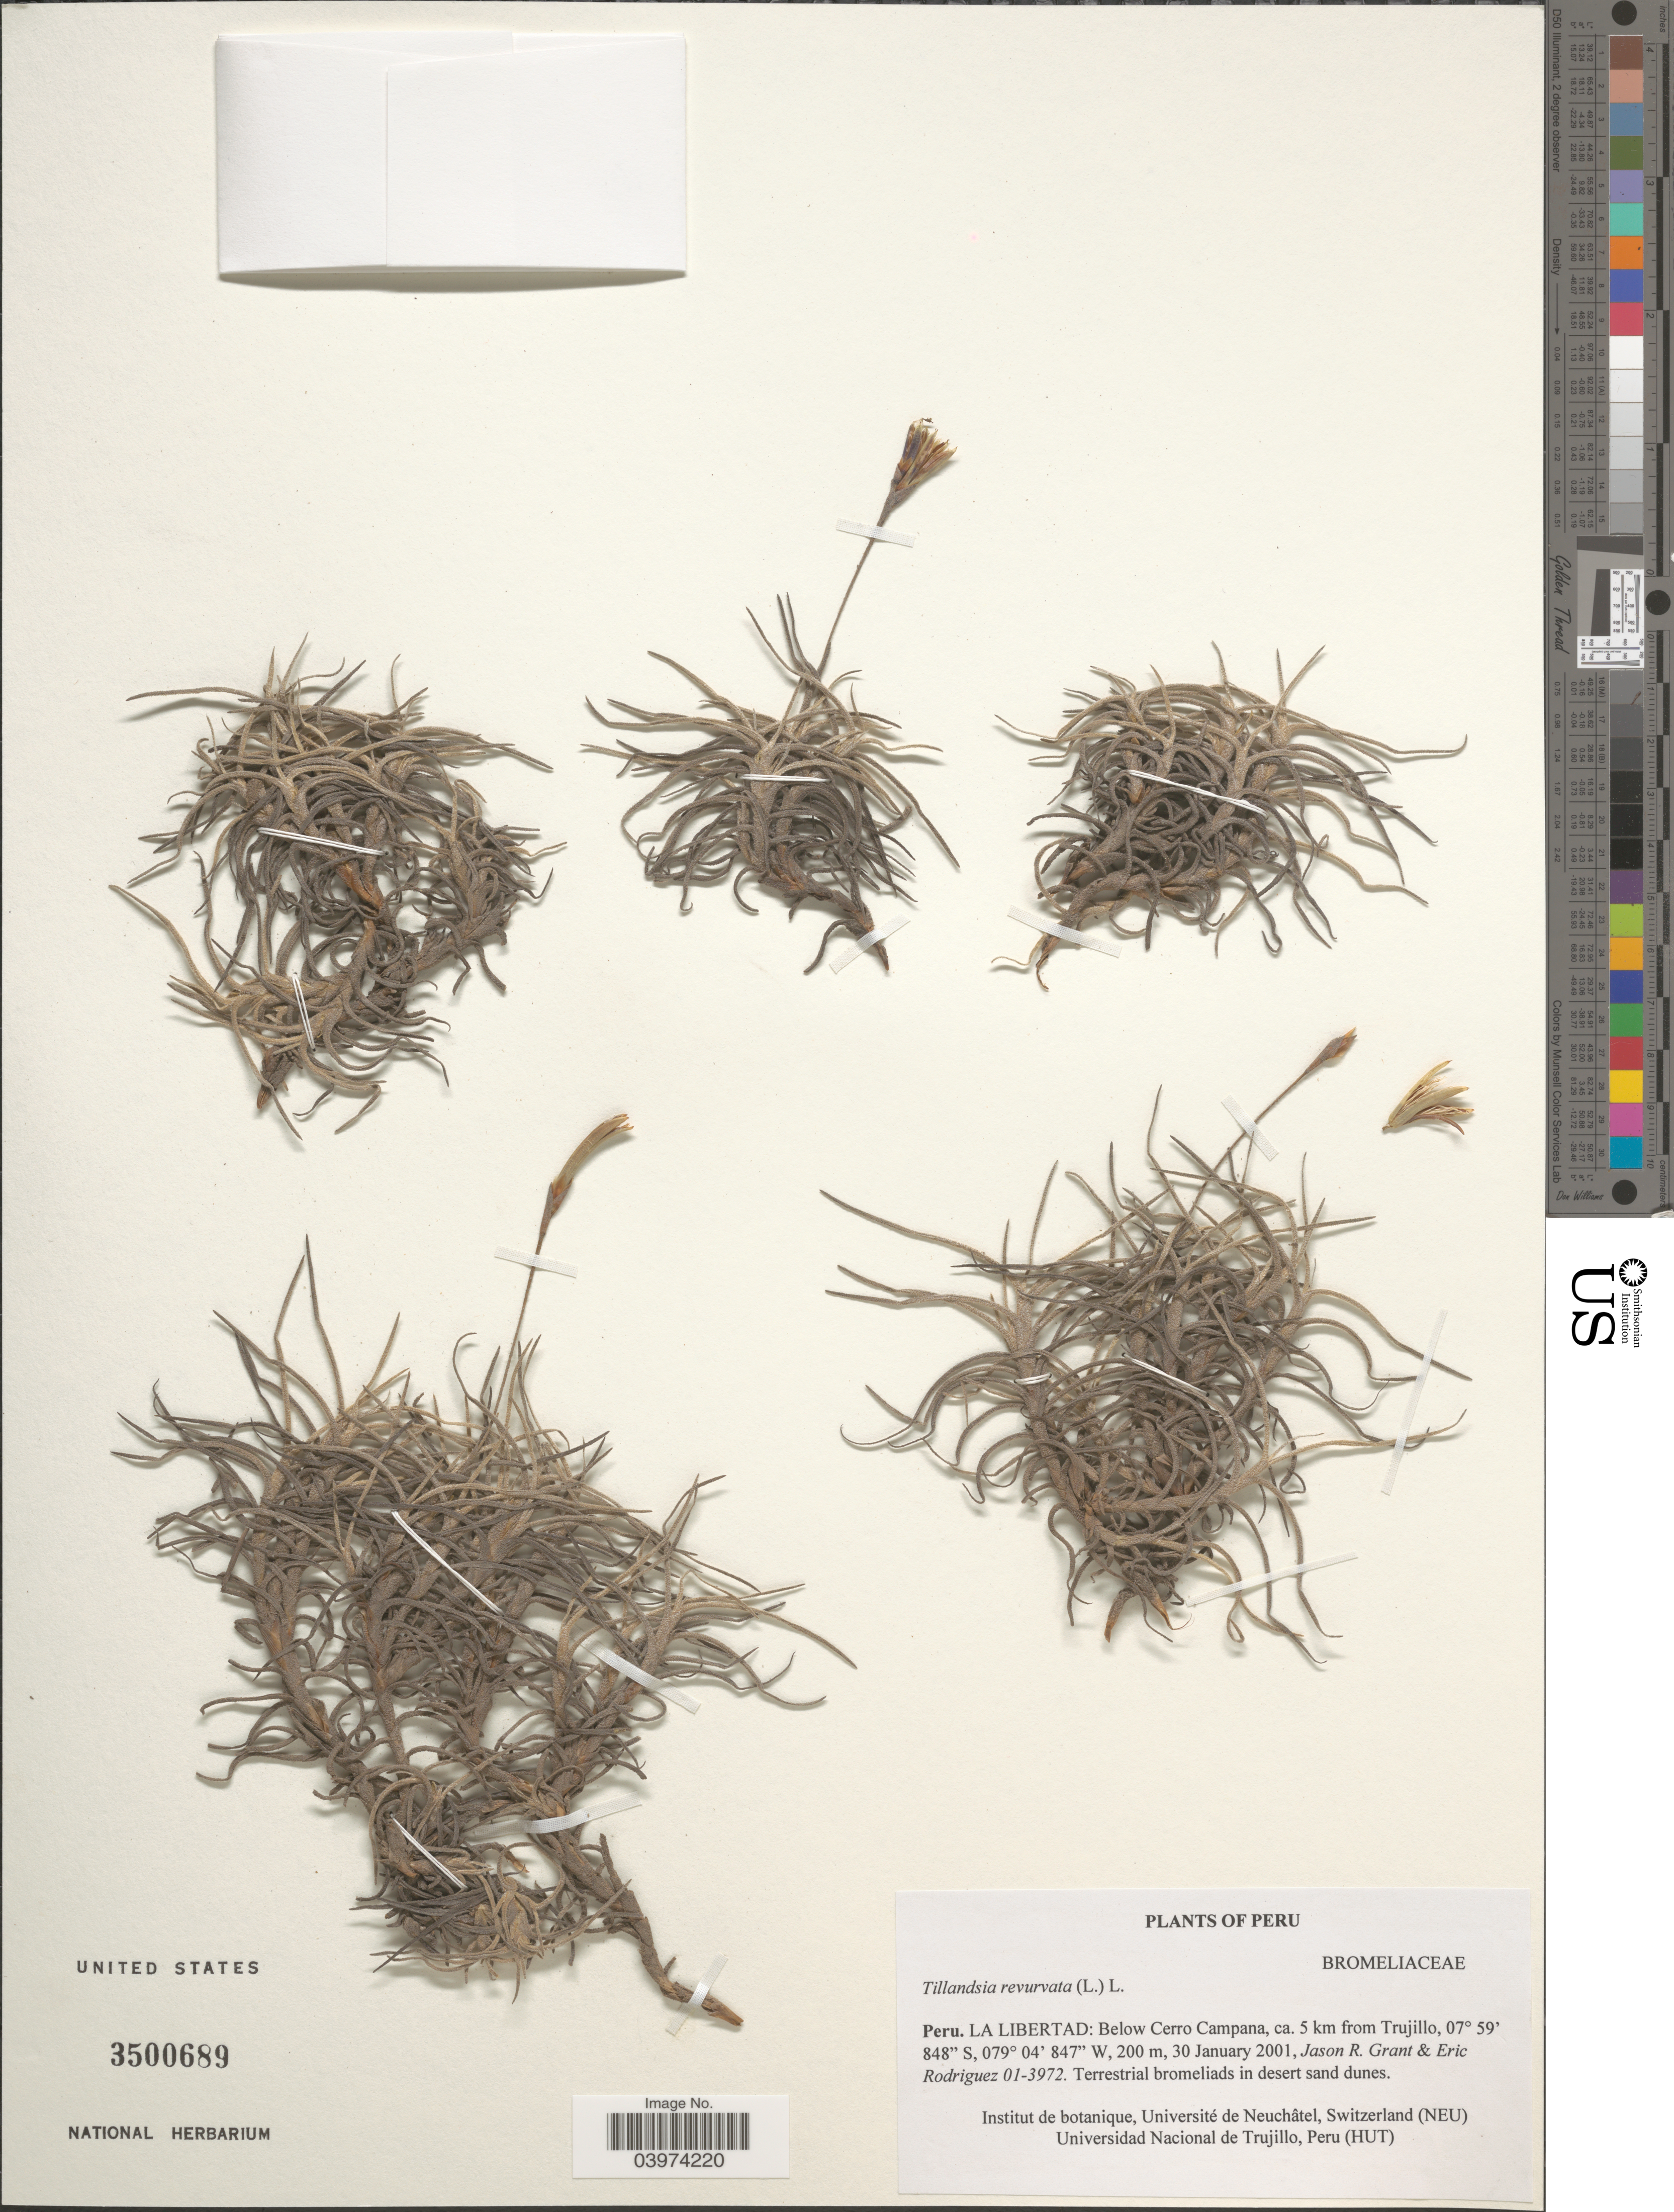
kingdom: Plantae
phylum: Tracheophyta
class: Liliopsida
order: Poales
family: Bromeliaceae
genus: Tillandsia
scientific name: Tillandsia recurvata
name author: L.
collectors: J. R. Grant & E. Rodriguez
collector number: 01-3972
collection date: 2001-01-30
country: Peru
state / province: La Libertad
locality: Below Cerro Campana, ca. 5 km from Trujillo.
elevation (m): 200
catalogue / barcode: US 3500689